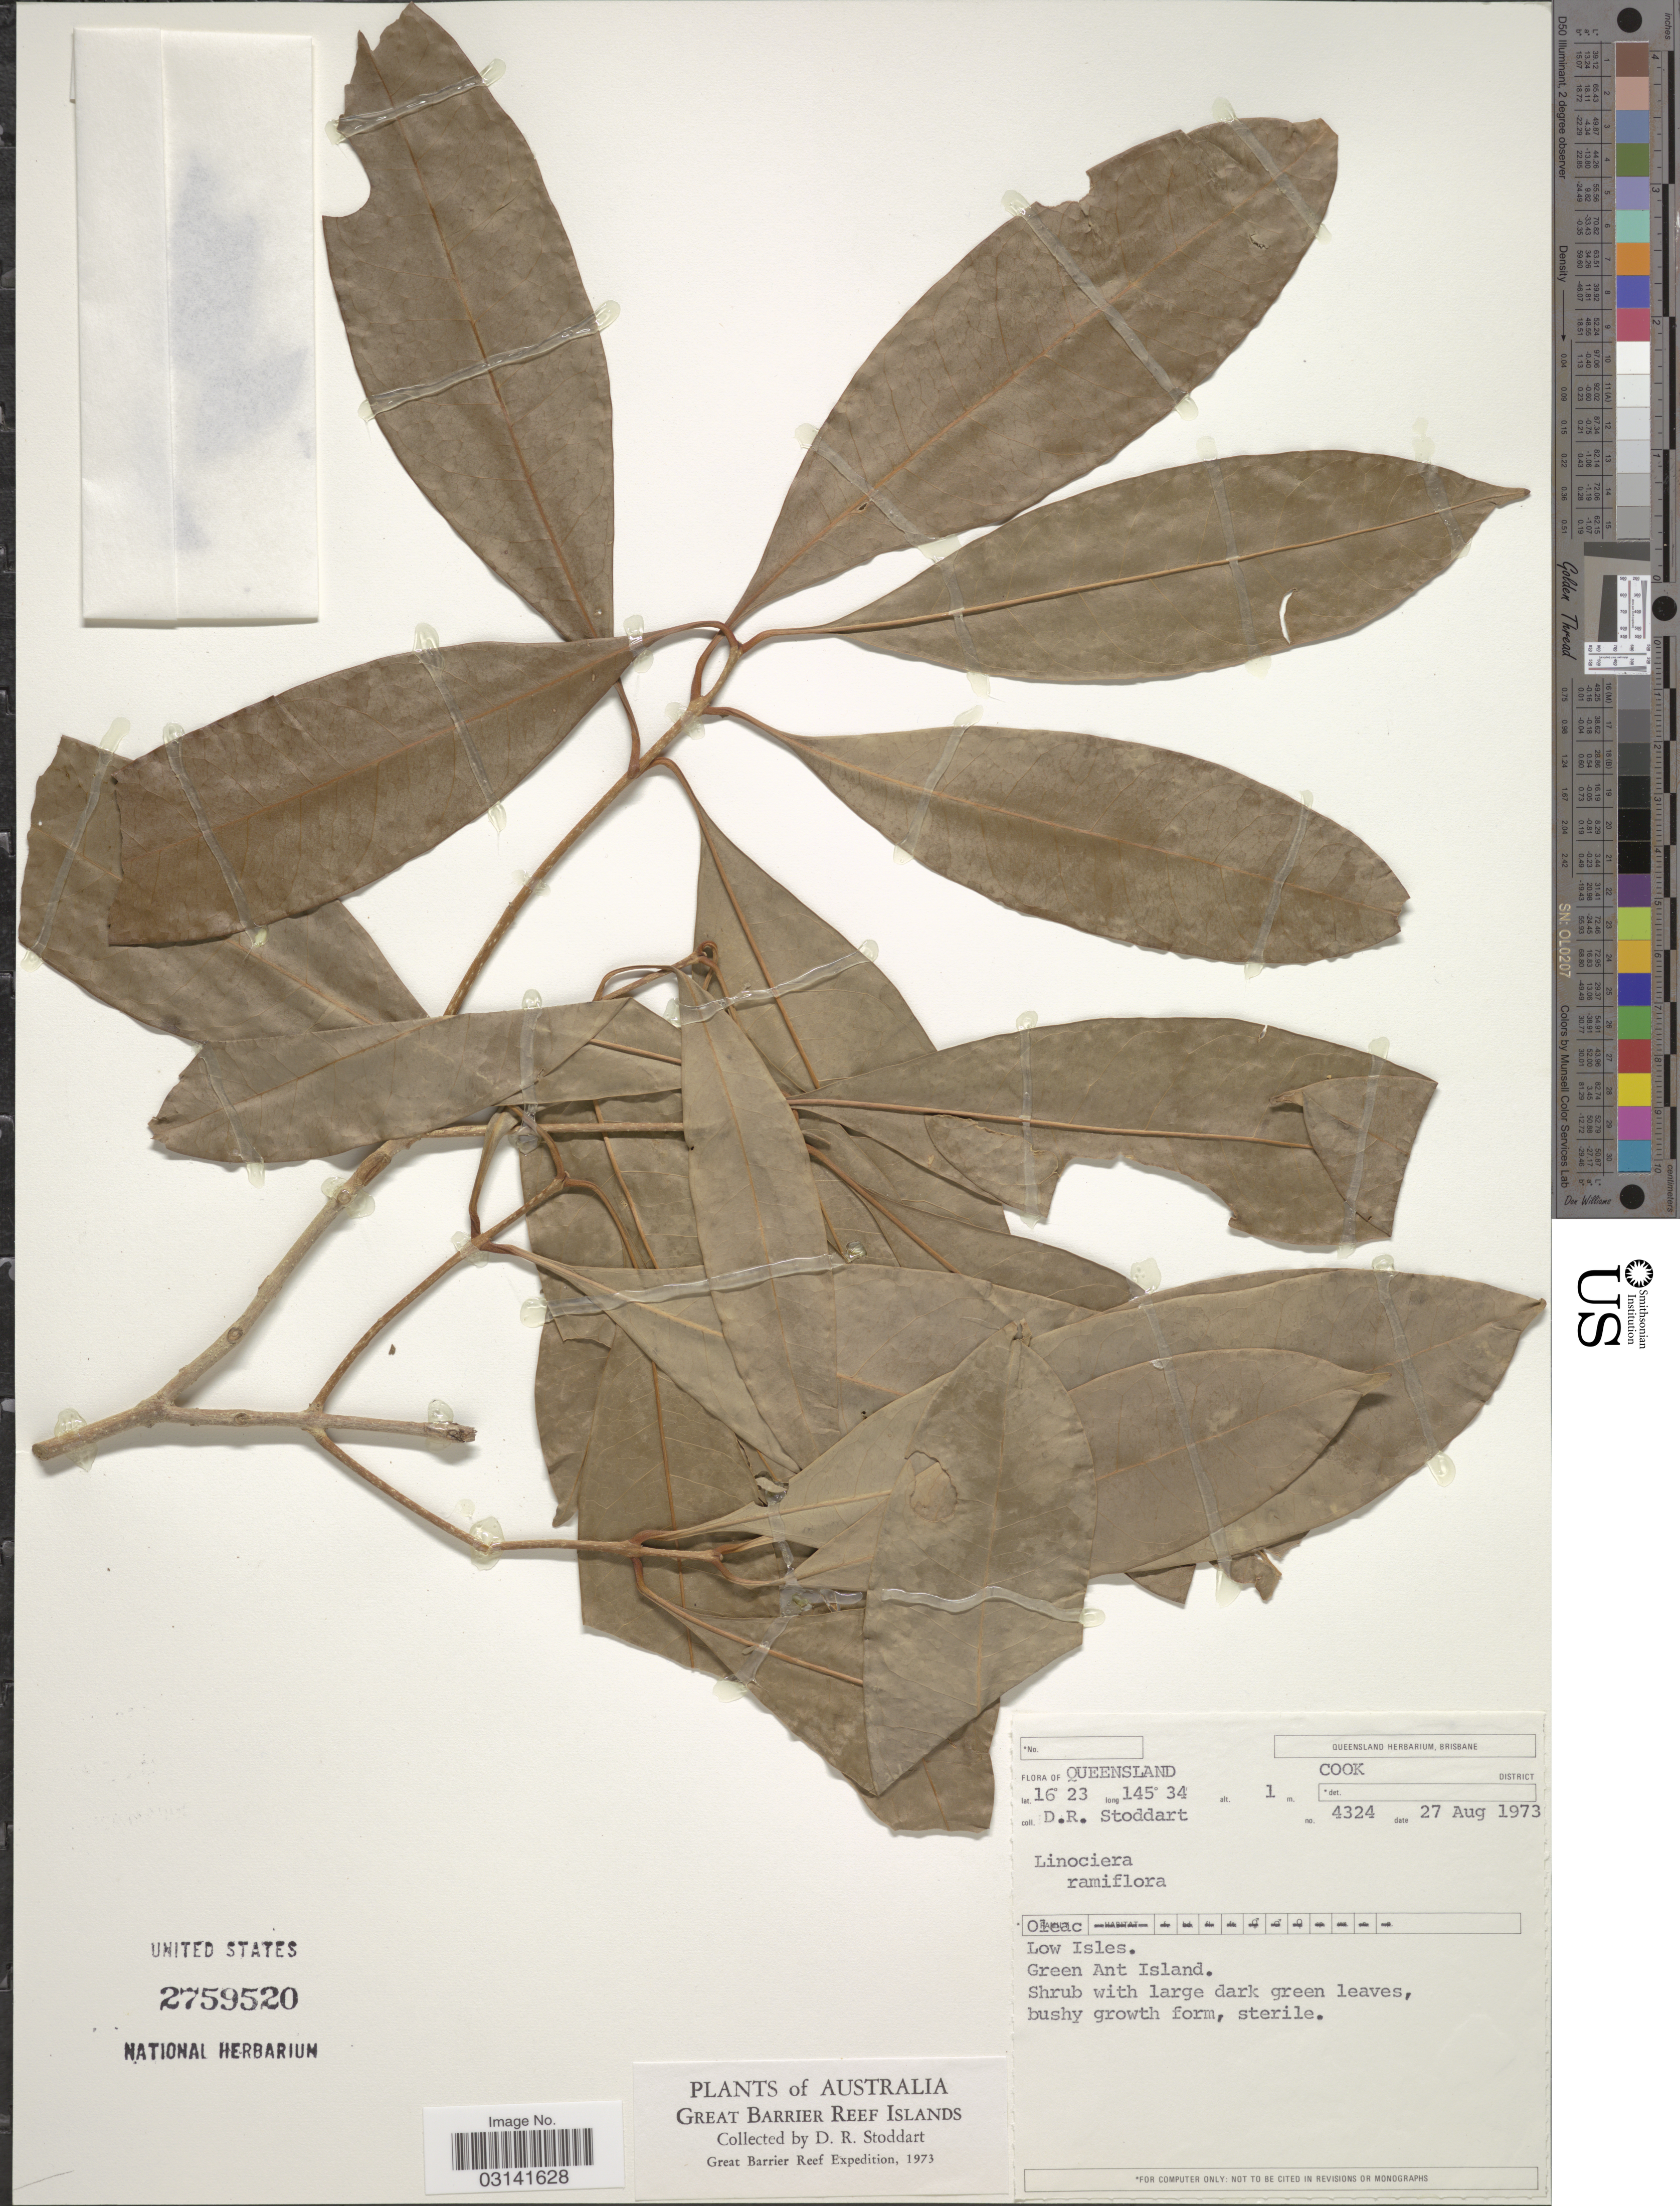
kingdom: Plantae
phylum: Tracheophyta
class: Magnoliopsida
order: Lamiales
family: Oleaceae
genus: Chionanthus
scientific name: Chionanthus ramiflorus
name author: Roxb.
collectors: D. R. Stoddart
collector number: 4324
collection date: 1973-08-27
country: Australia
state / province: Queensland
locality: Cook District. Low Isles. Green Ant Island.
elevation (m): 1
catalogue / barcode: US 2759520